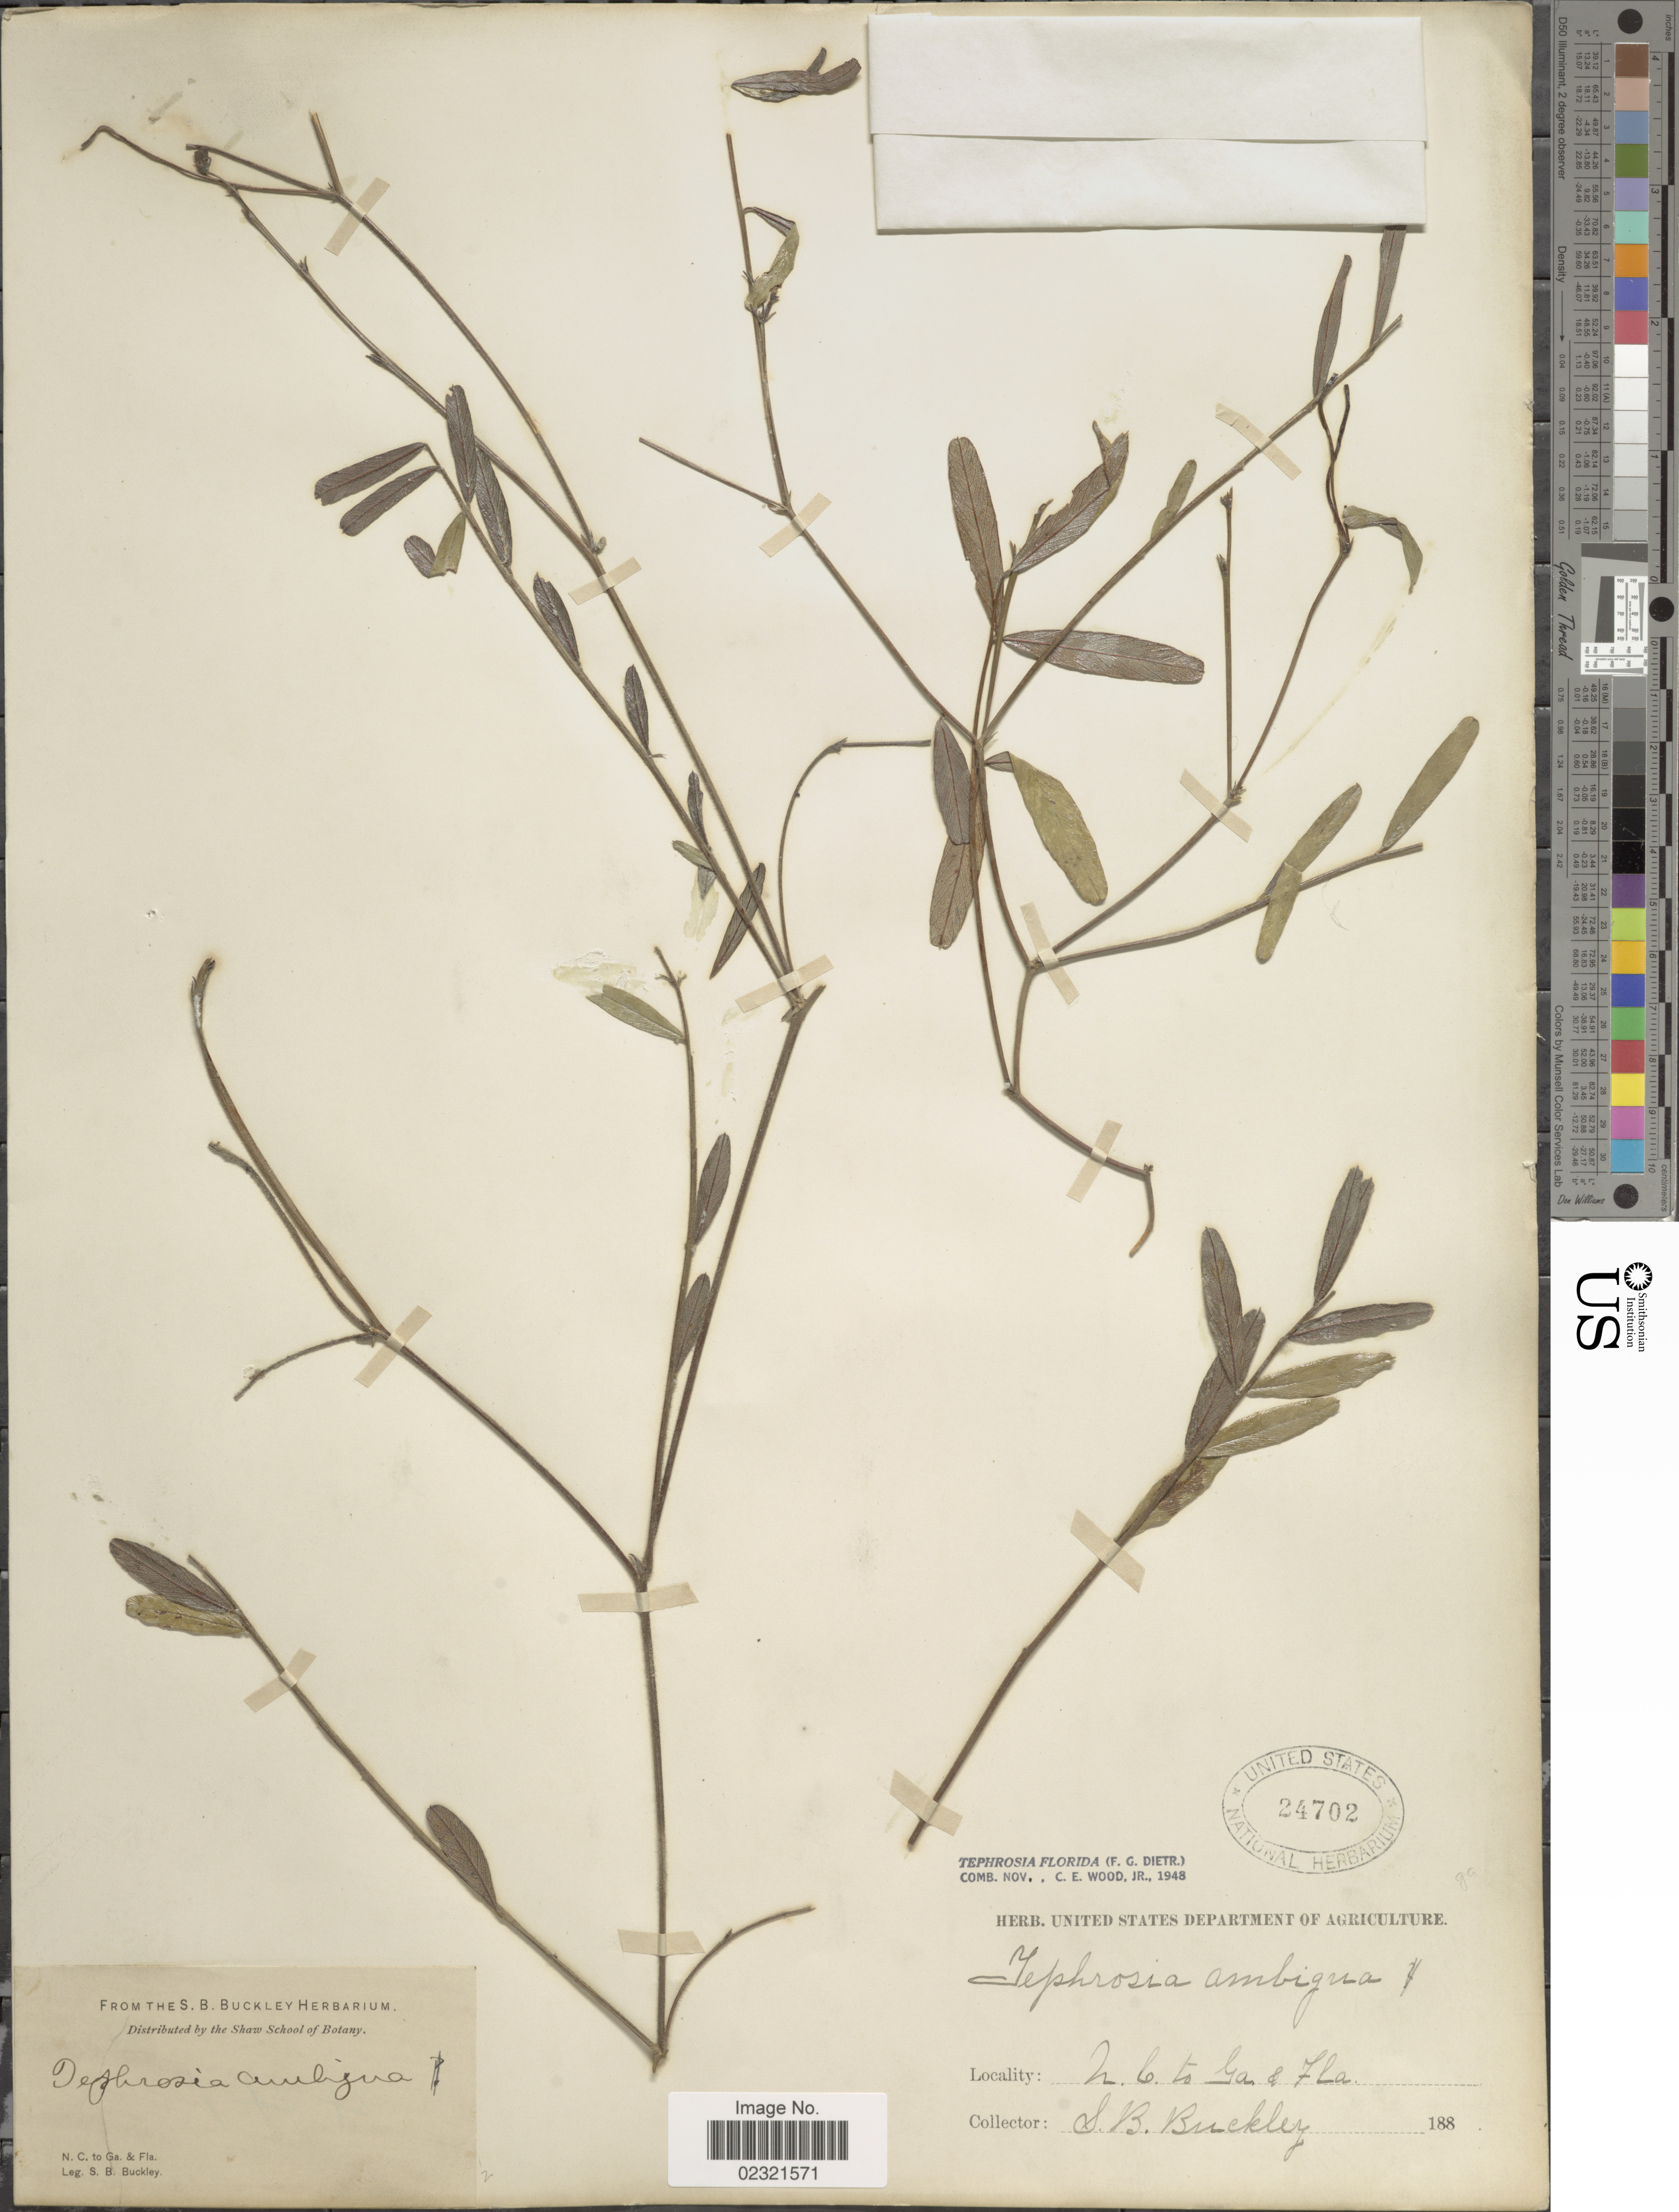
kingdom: Plantae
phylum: Tracheophyta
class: Magnoliopsida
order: Fabales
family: Fabaceae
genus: Tephrosia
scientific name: Tephrosia florida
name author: (Dietr.) C.E. Wood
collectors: S. B. Buckley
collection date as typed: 188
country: United States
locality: N.C to Ga. & Fla.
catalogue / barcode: US 24702